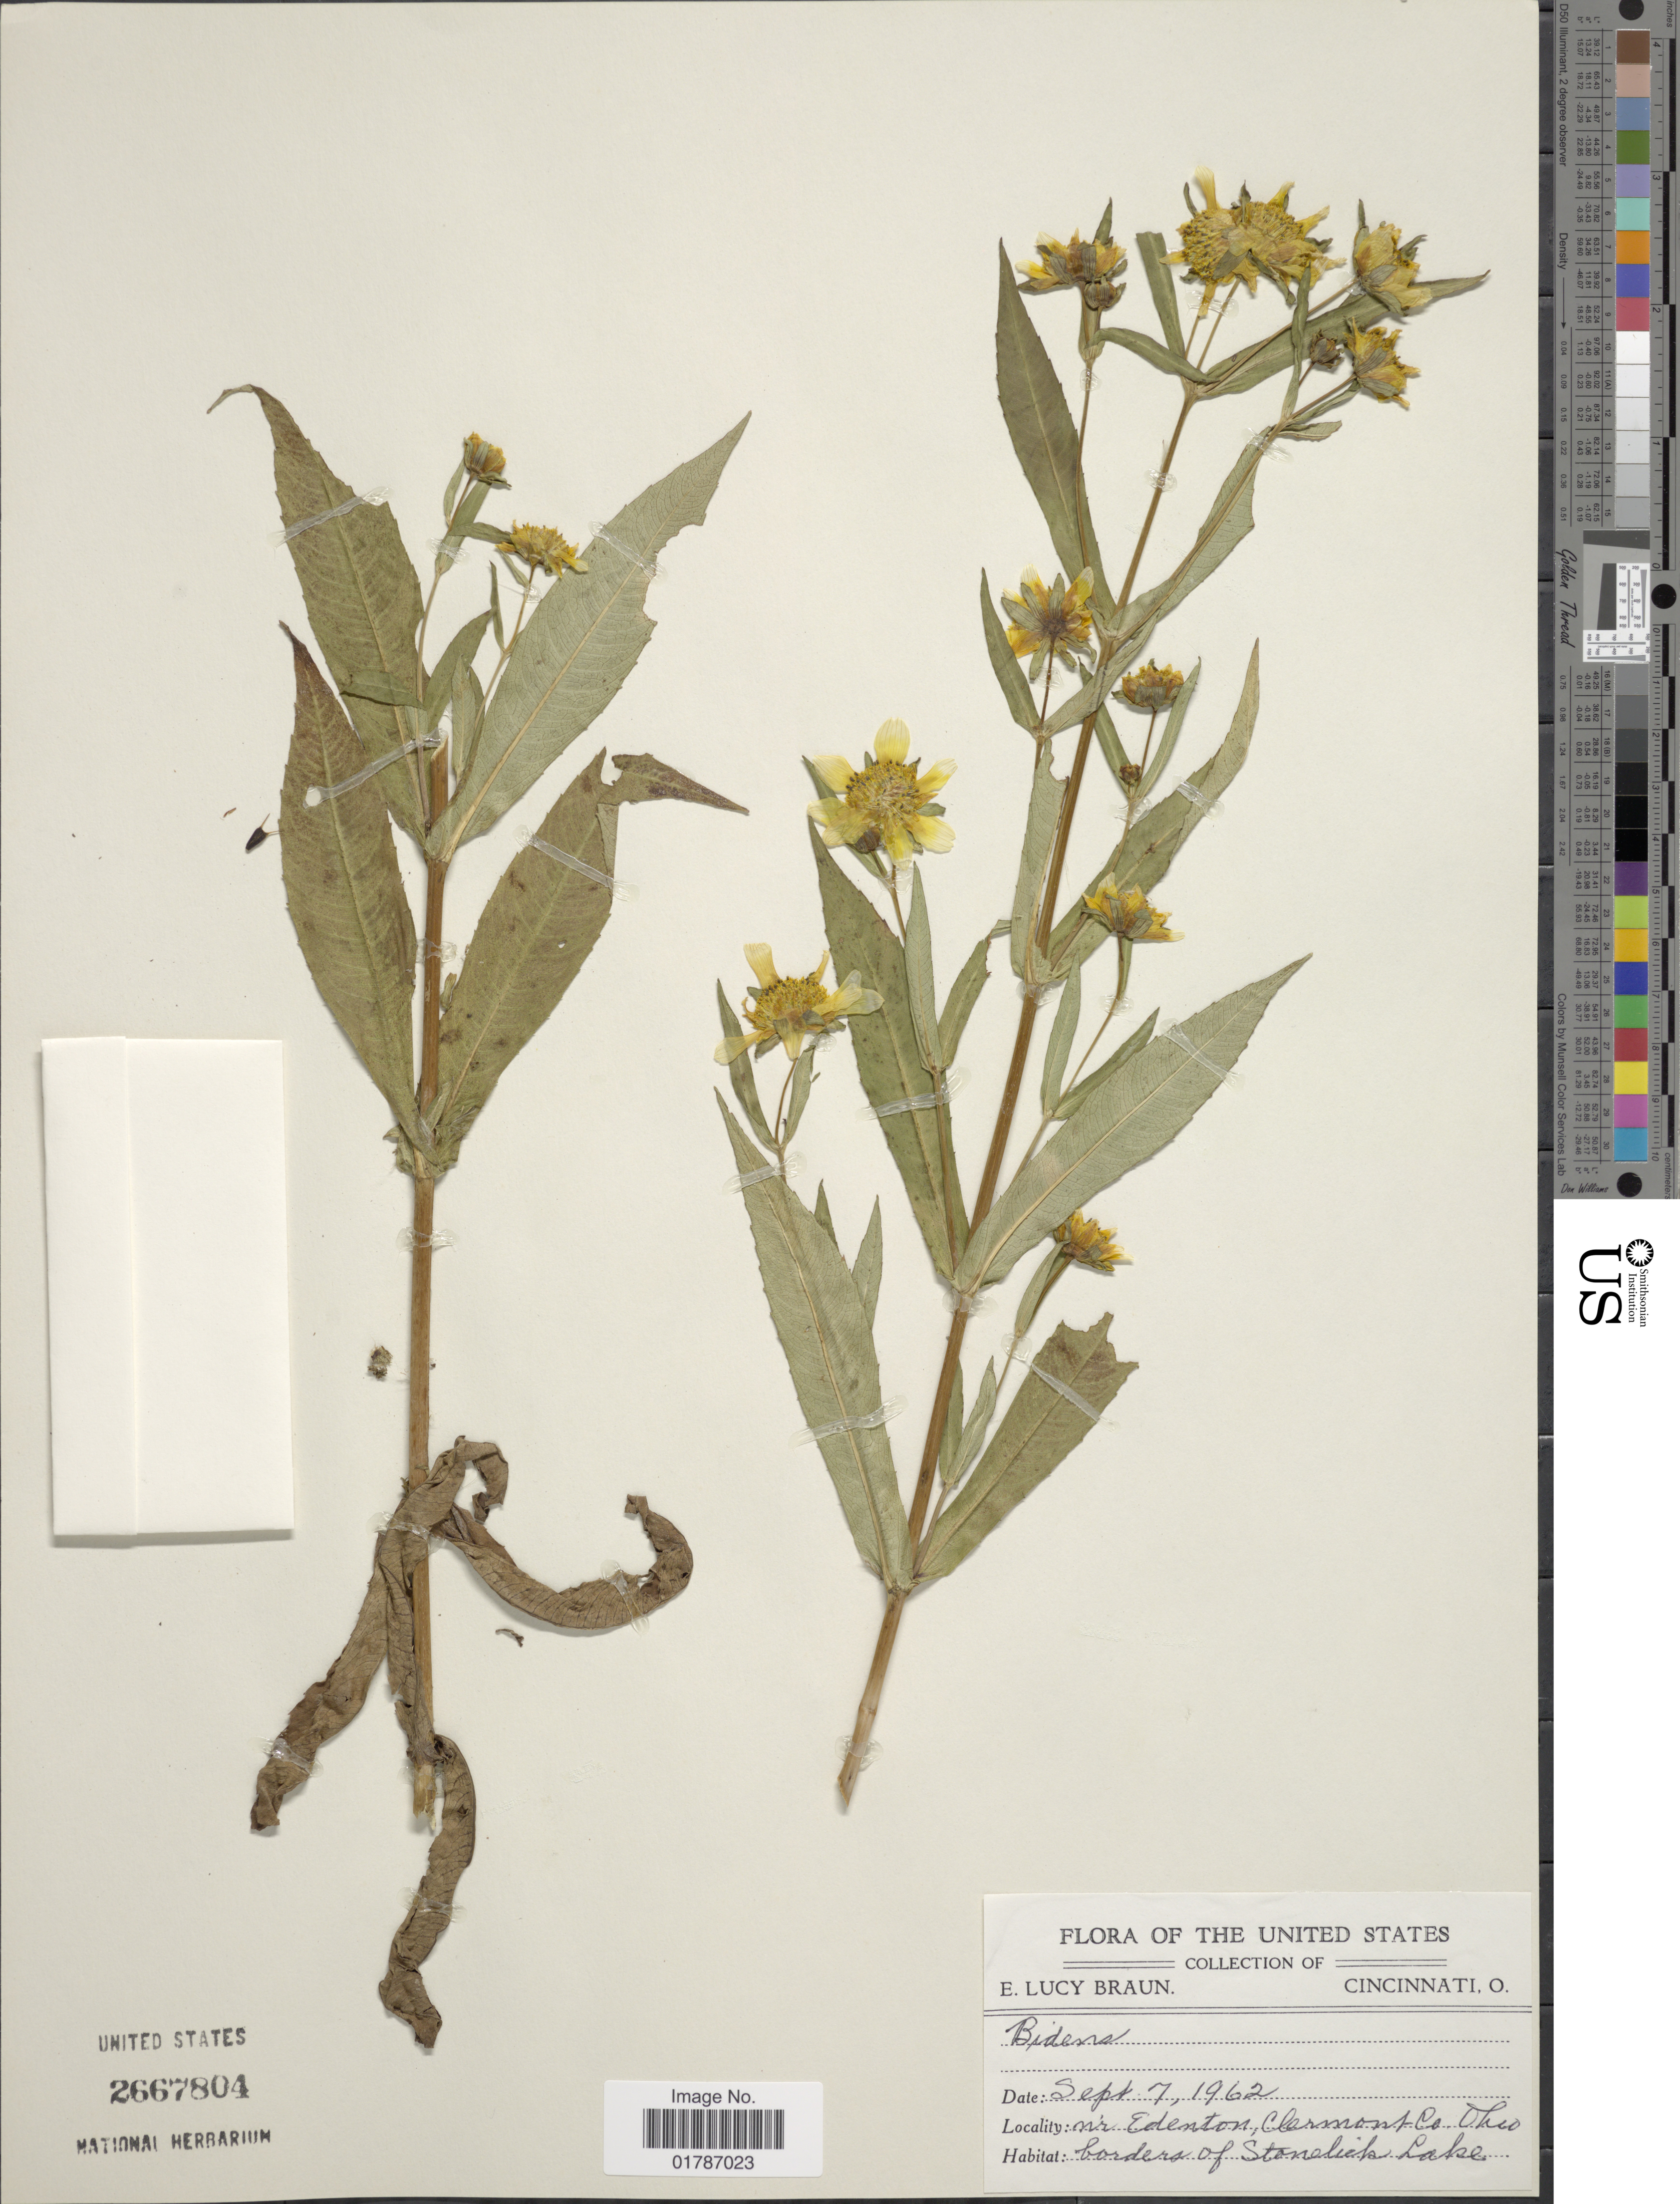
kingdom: Plantae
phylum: Tracheophyta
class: Magnoliopsida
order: Asterales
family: Asteraceae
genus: Bidens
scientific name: Bidens sp.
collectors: E. L. Braun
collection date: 1962-09-07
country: United States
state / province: Ohio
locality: Nr, Edenton, Clarmont Co., Ohio, Border of Stonelick Lake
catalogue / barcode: US 2667804